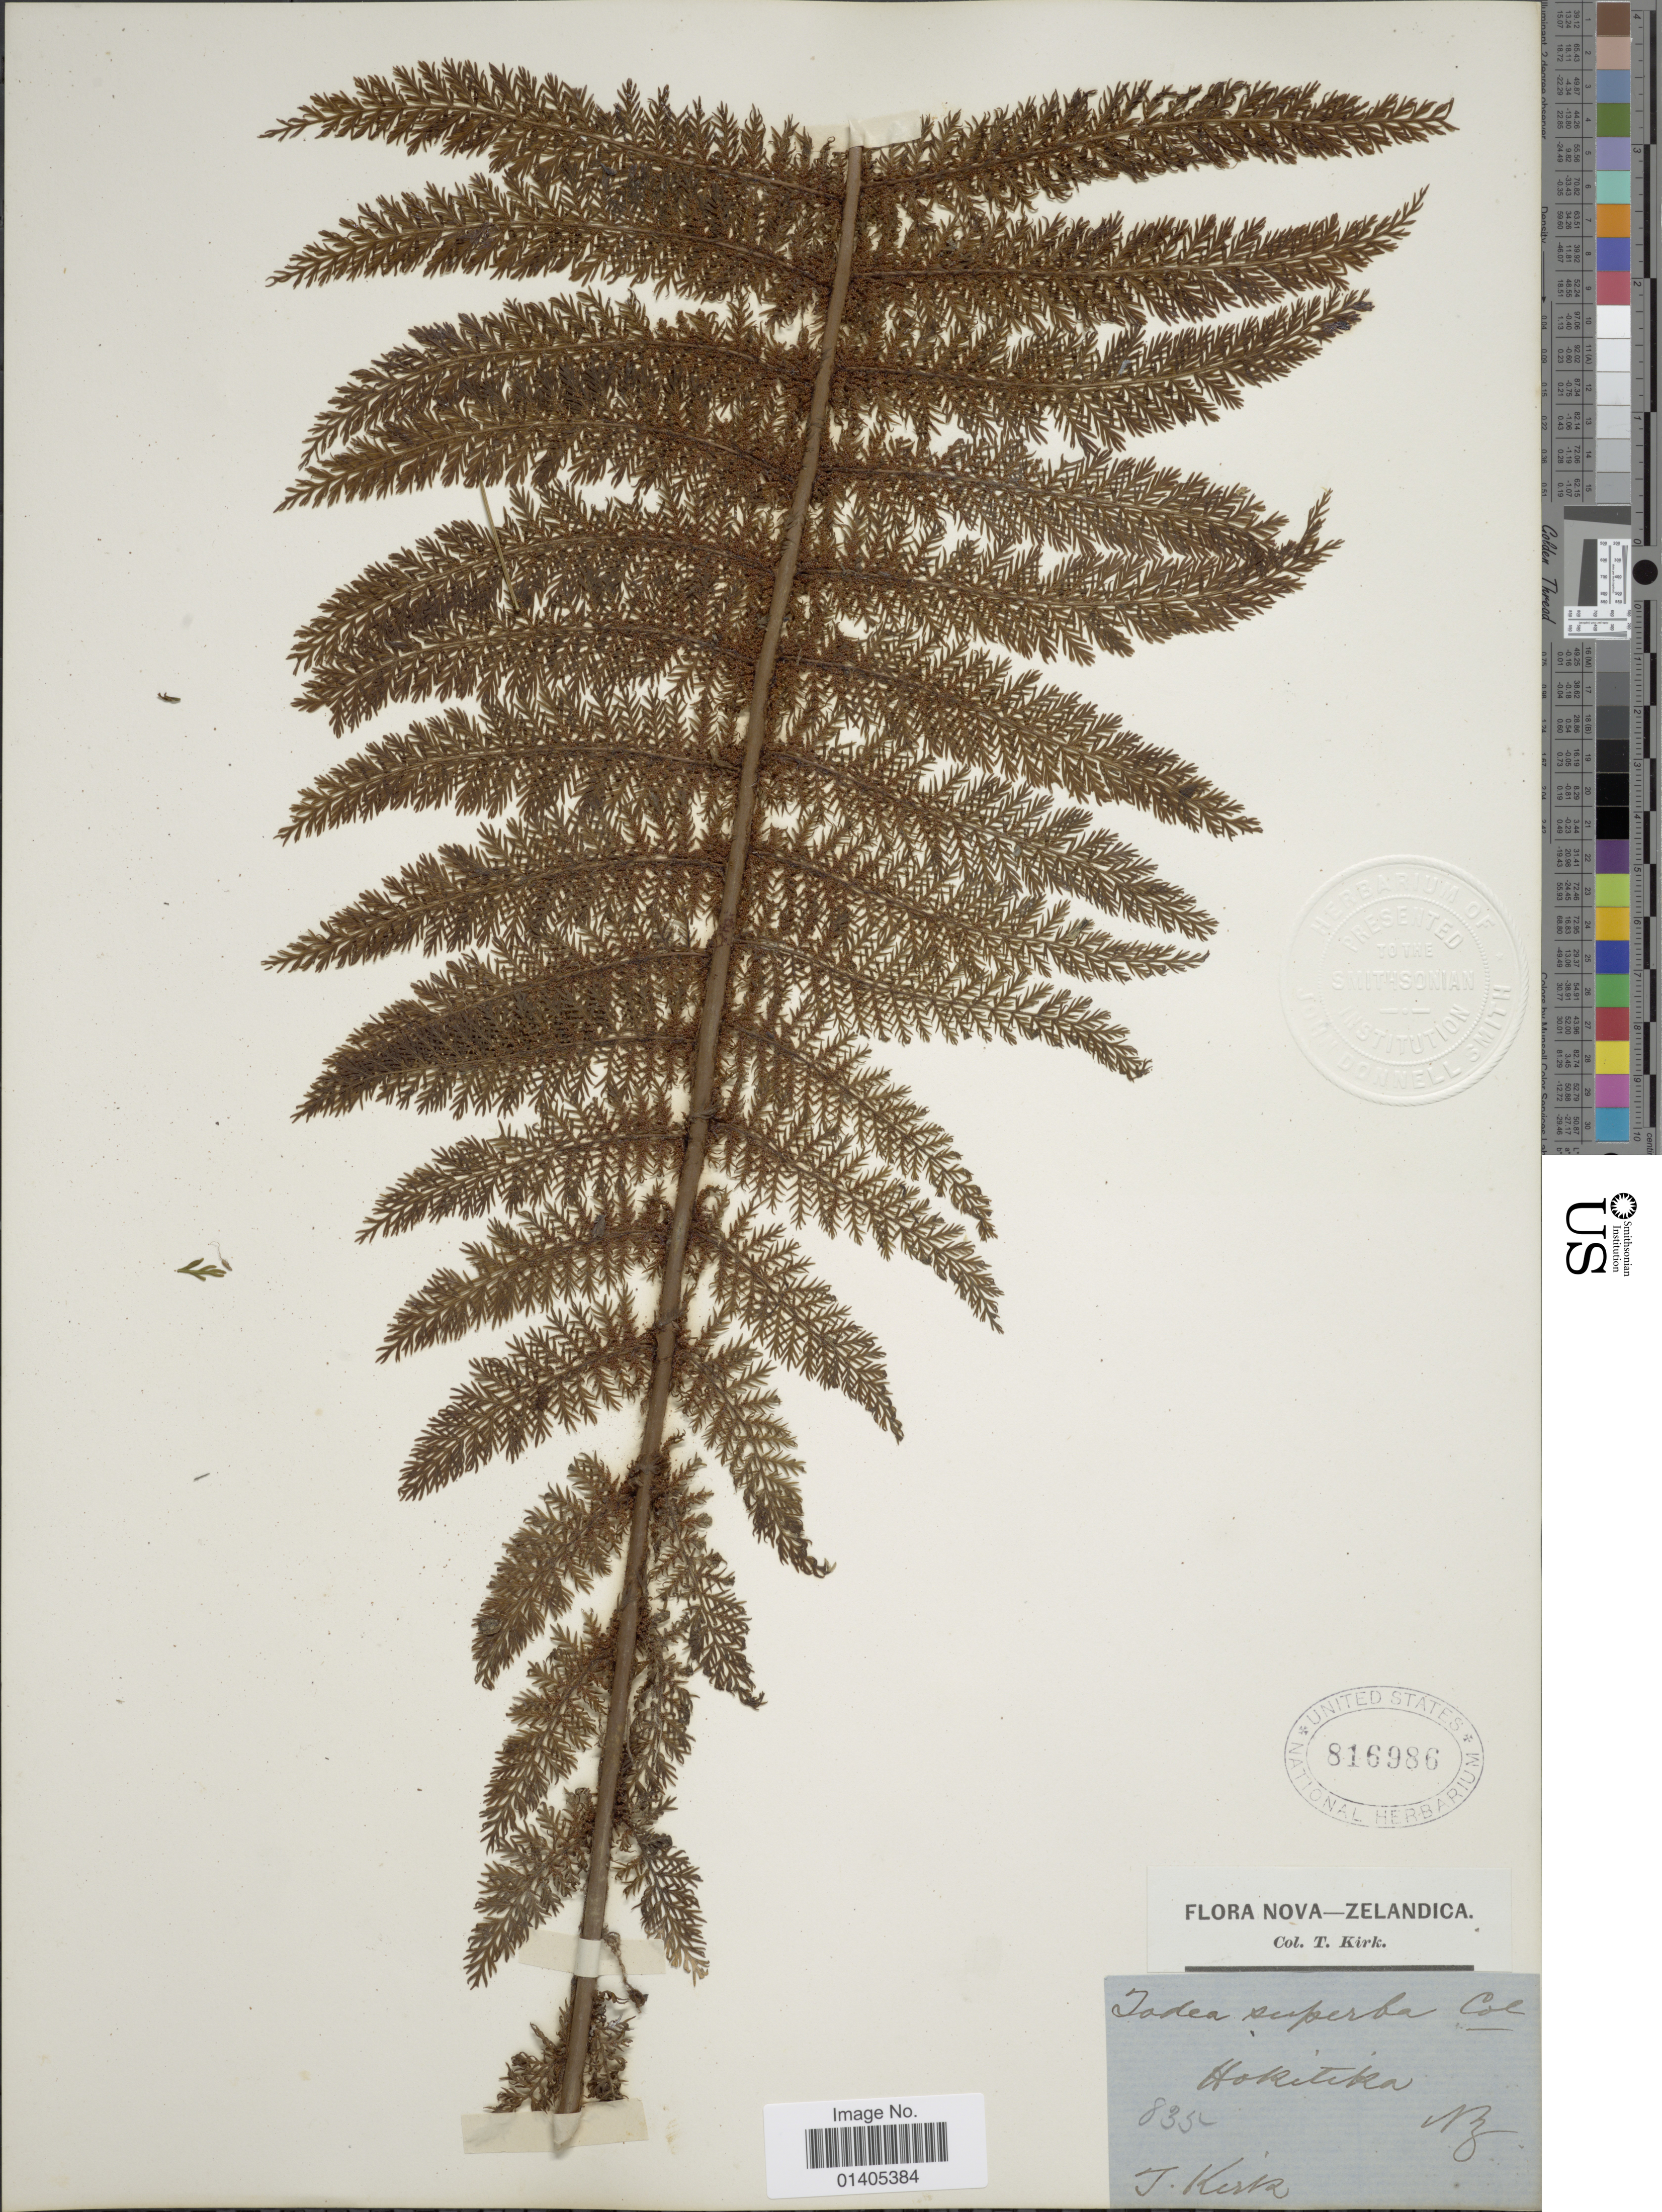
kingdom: Plantae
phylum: Tracheophyta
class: Polypodiopsida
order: Osmundales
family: Osmundaceae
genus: Leptopteris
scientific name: Leptopteris superba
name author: (Colenso) C. Presl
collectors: T. Kirk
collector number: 835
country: New Zealand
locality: Hokitika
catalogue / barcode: US 816986